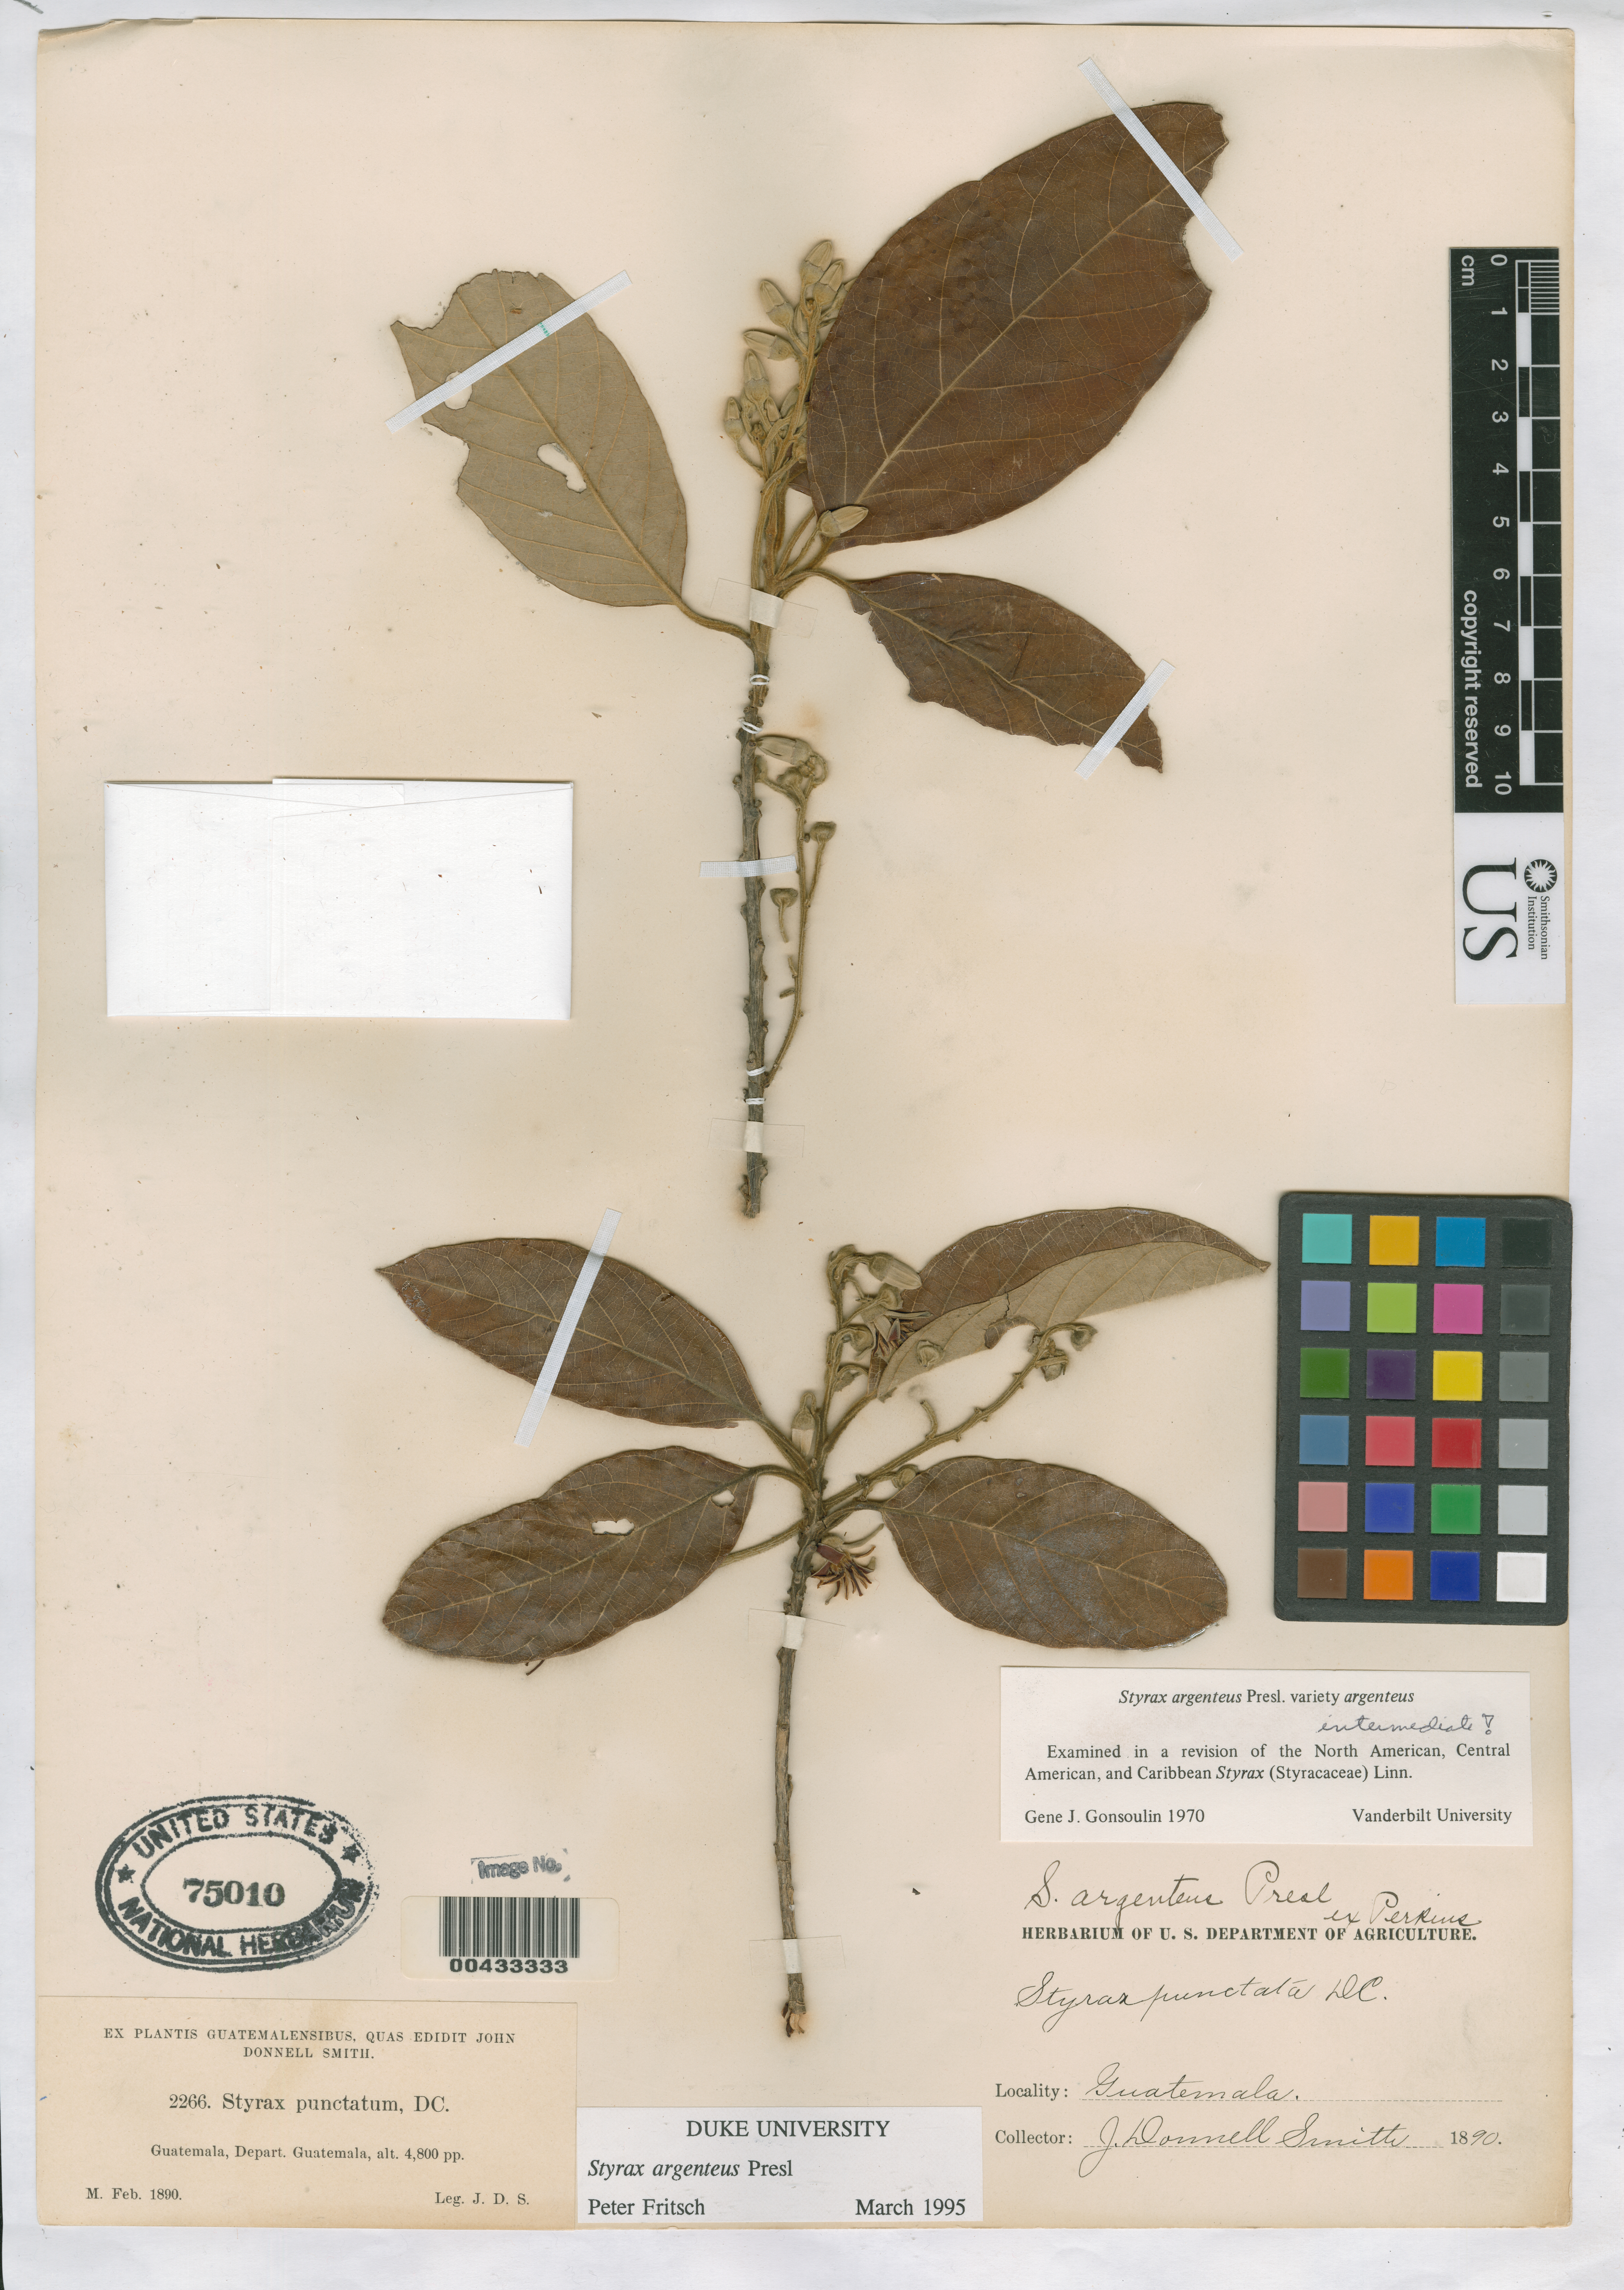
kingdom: Plantae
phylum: Tracheophyta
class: Magnoliopsida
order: Ericales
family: Styracaceae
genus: Styrax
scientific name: Styrax polyanthus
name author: Perkins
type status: Isolectotype; Isosyntype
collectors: J. Donnell Smith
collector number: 2266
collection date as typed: Feb 1890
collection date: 1890-02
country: Guatemala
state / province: Guatemala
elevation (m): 1463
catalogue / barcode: US 75010